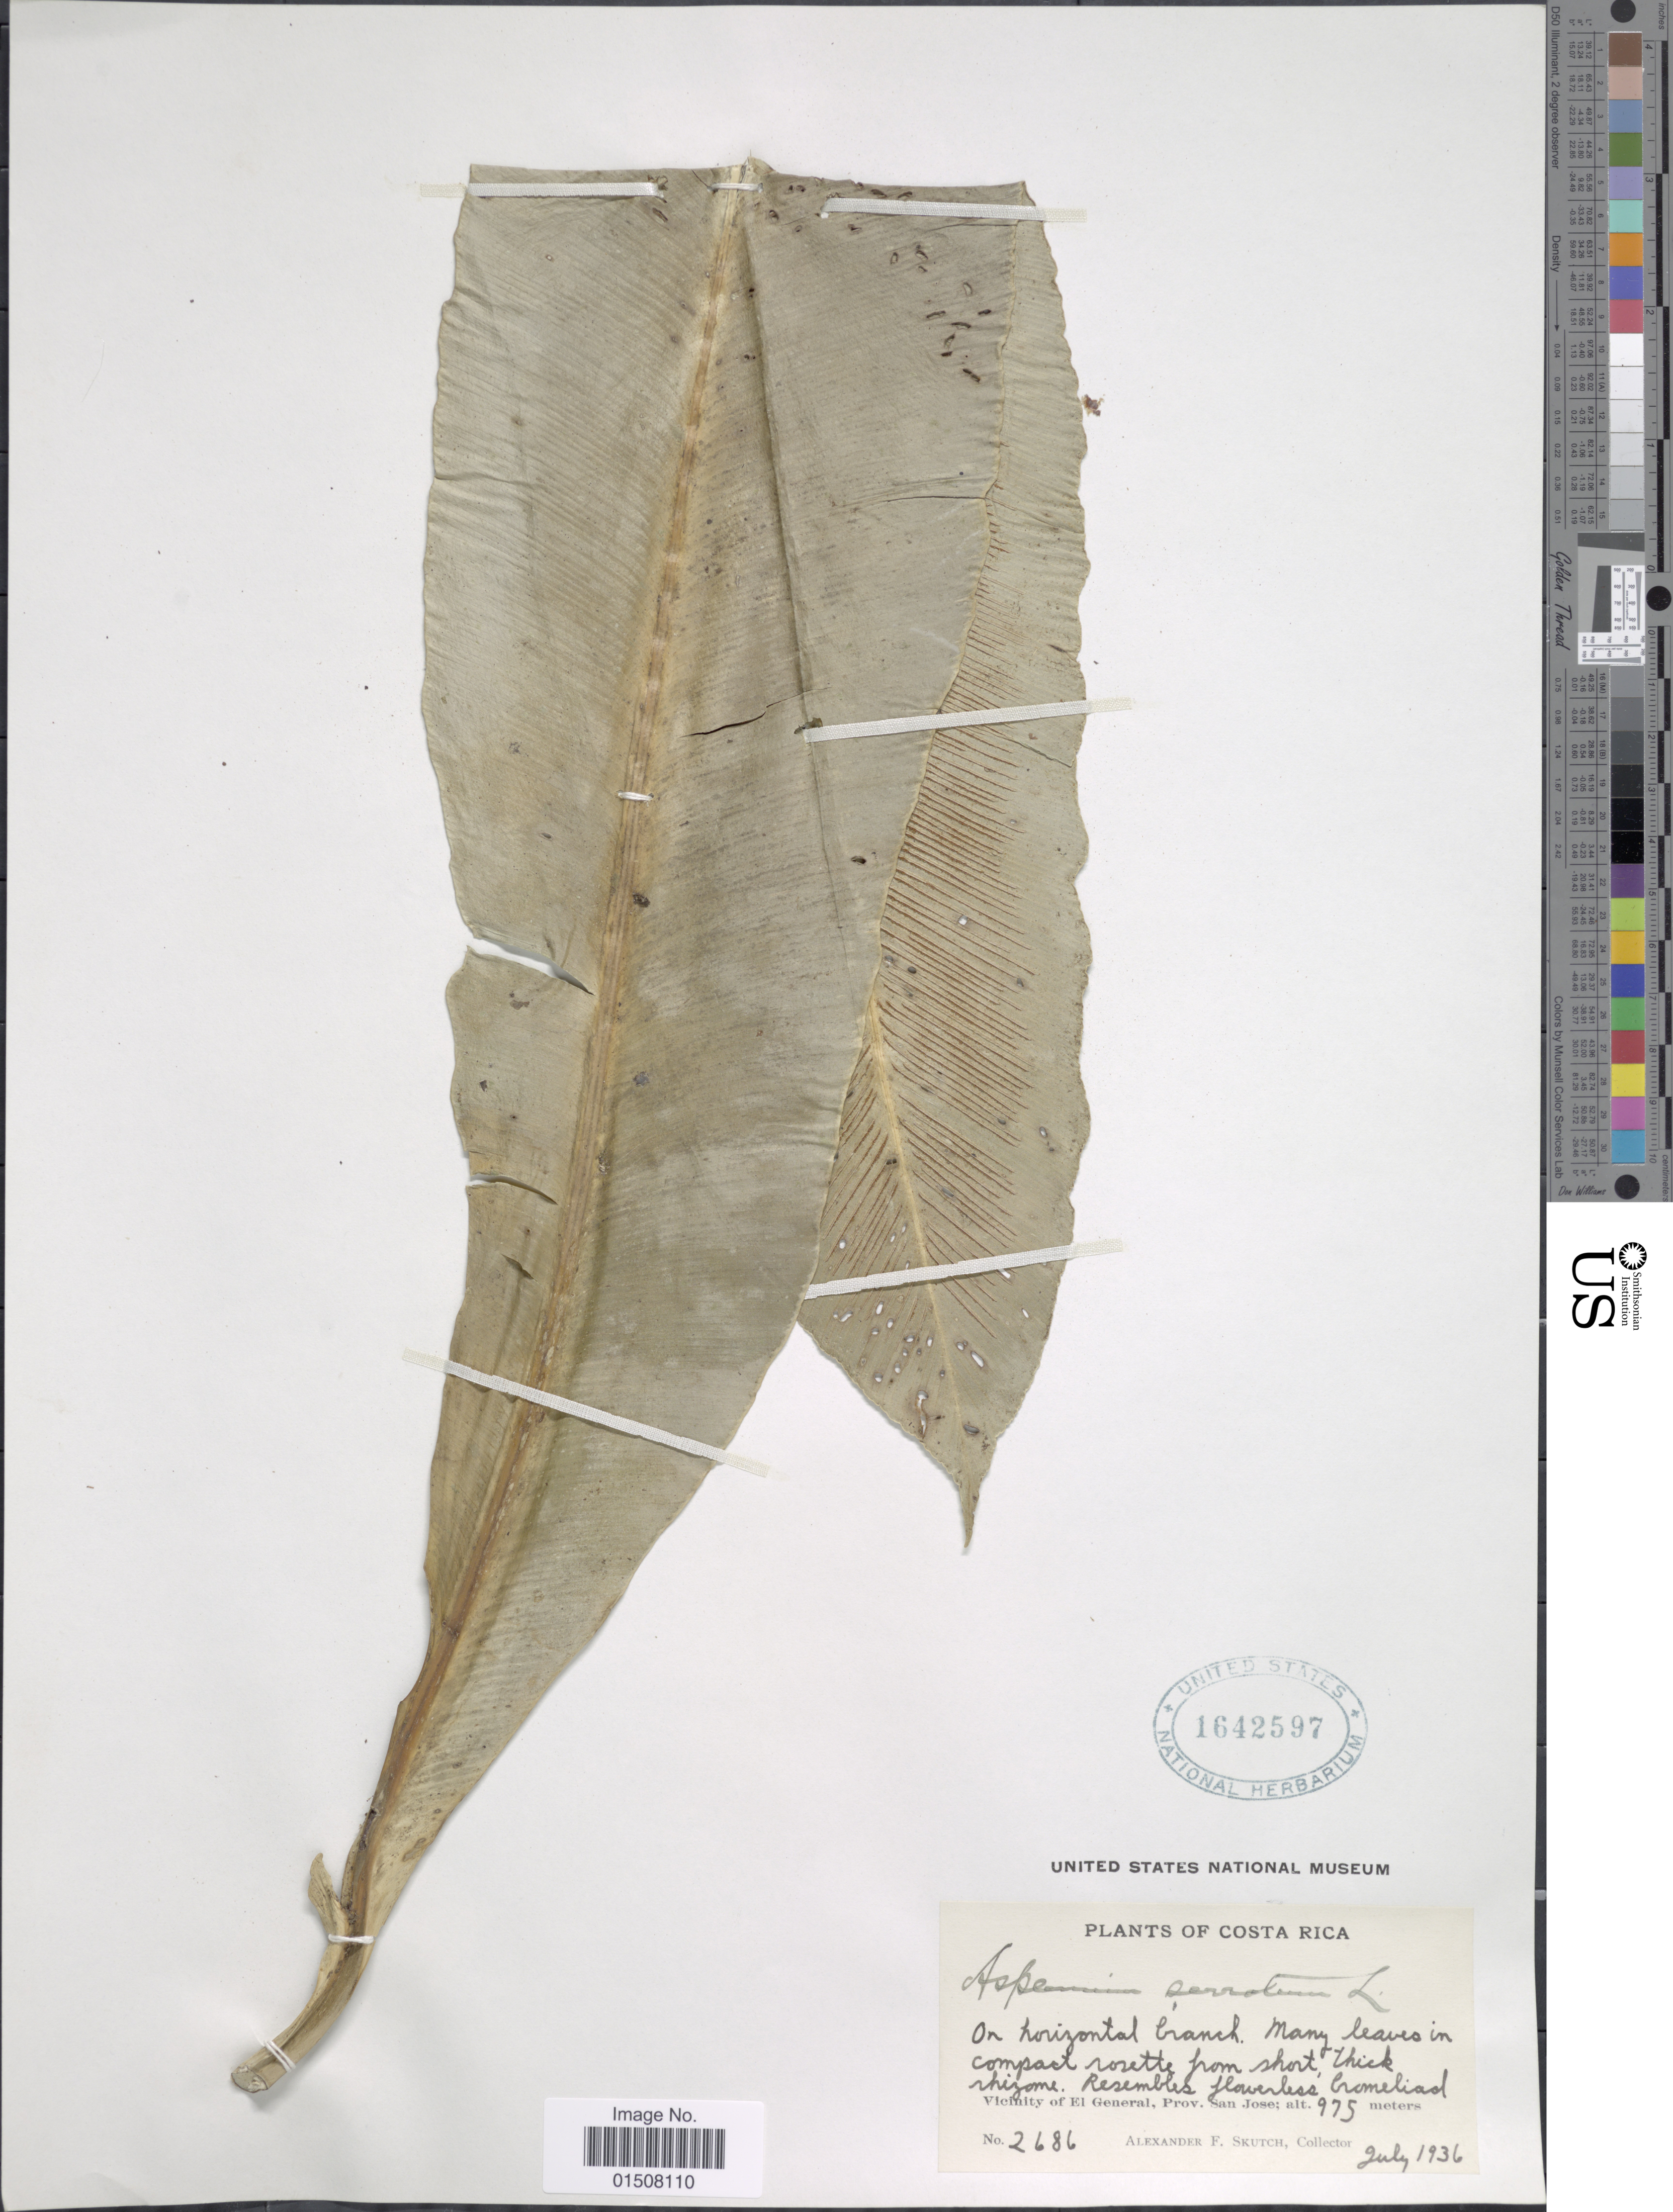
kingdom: Plantae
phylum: Tracheophyta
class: Polypodiopsida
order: Polypodiales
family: Aspleniaceae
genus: Asplenium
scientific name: Asplenium serratum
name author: L.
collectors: A. F. Skutch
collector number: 2686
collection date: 1936-07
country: Costa Rica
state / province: San José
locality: Vicinity of El General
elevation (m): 975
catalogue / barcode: US 1642597